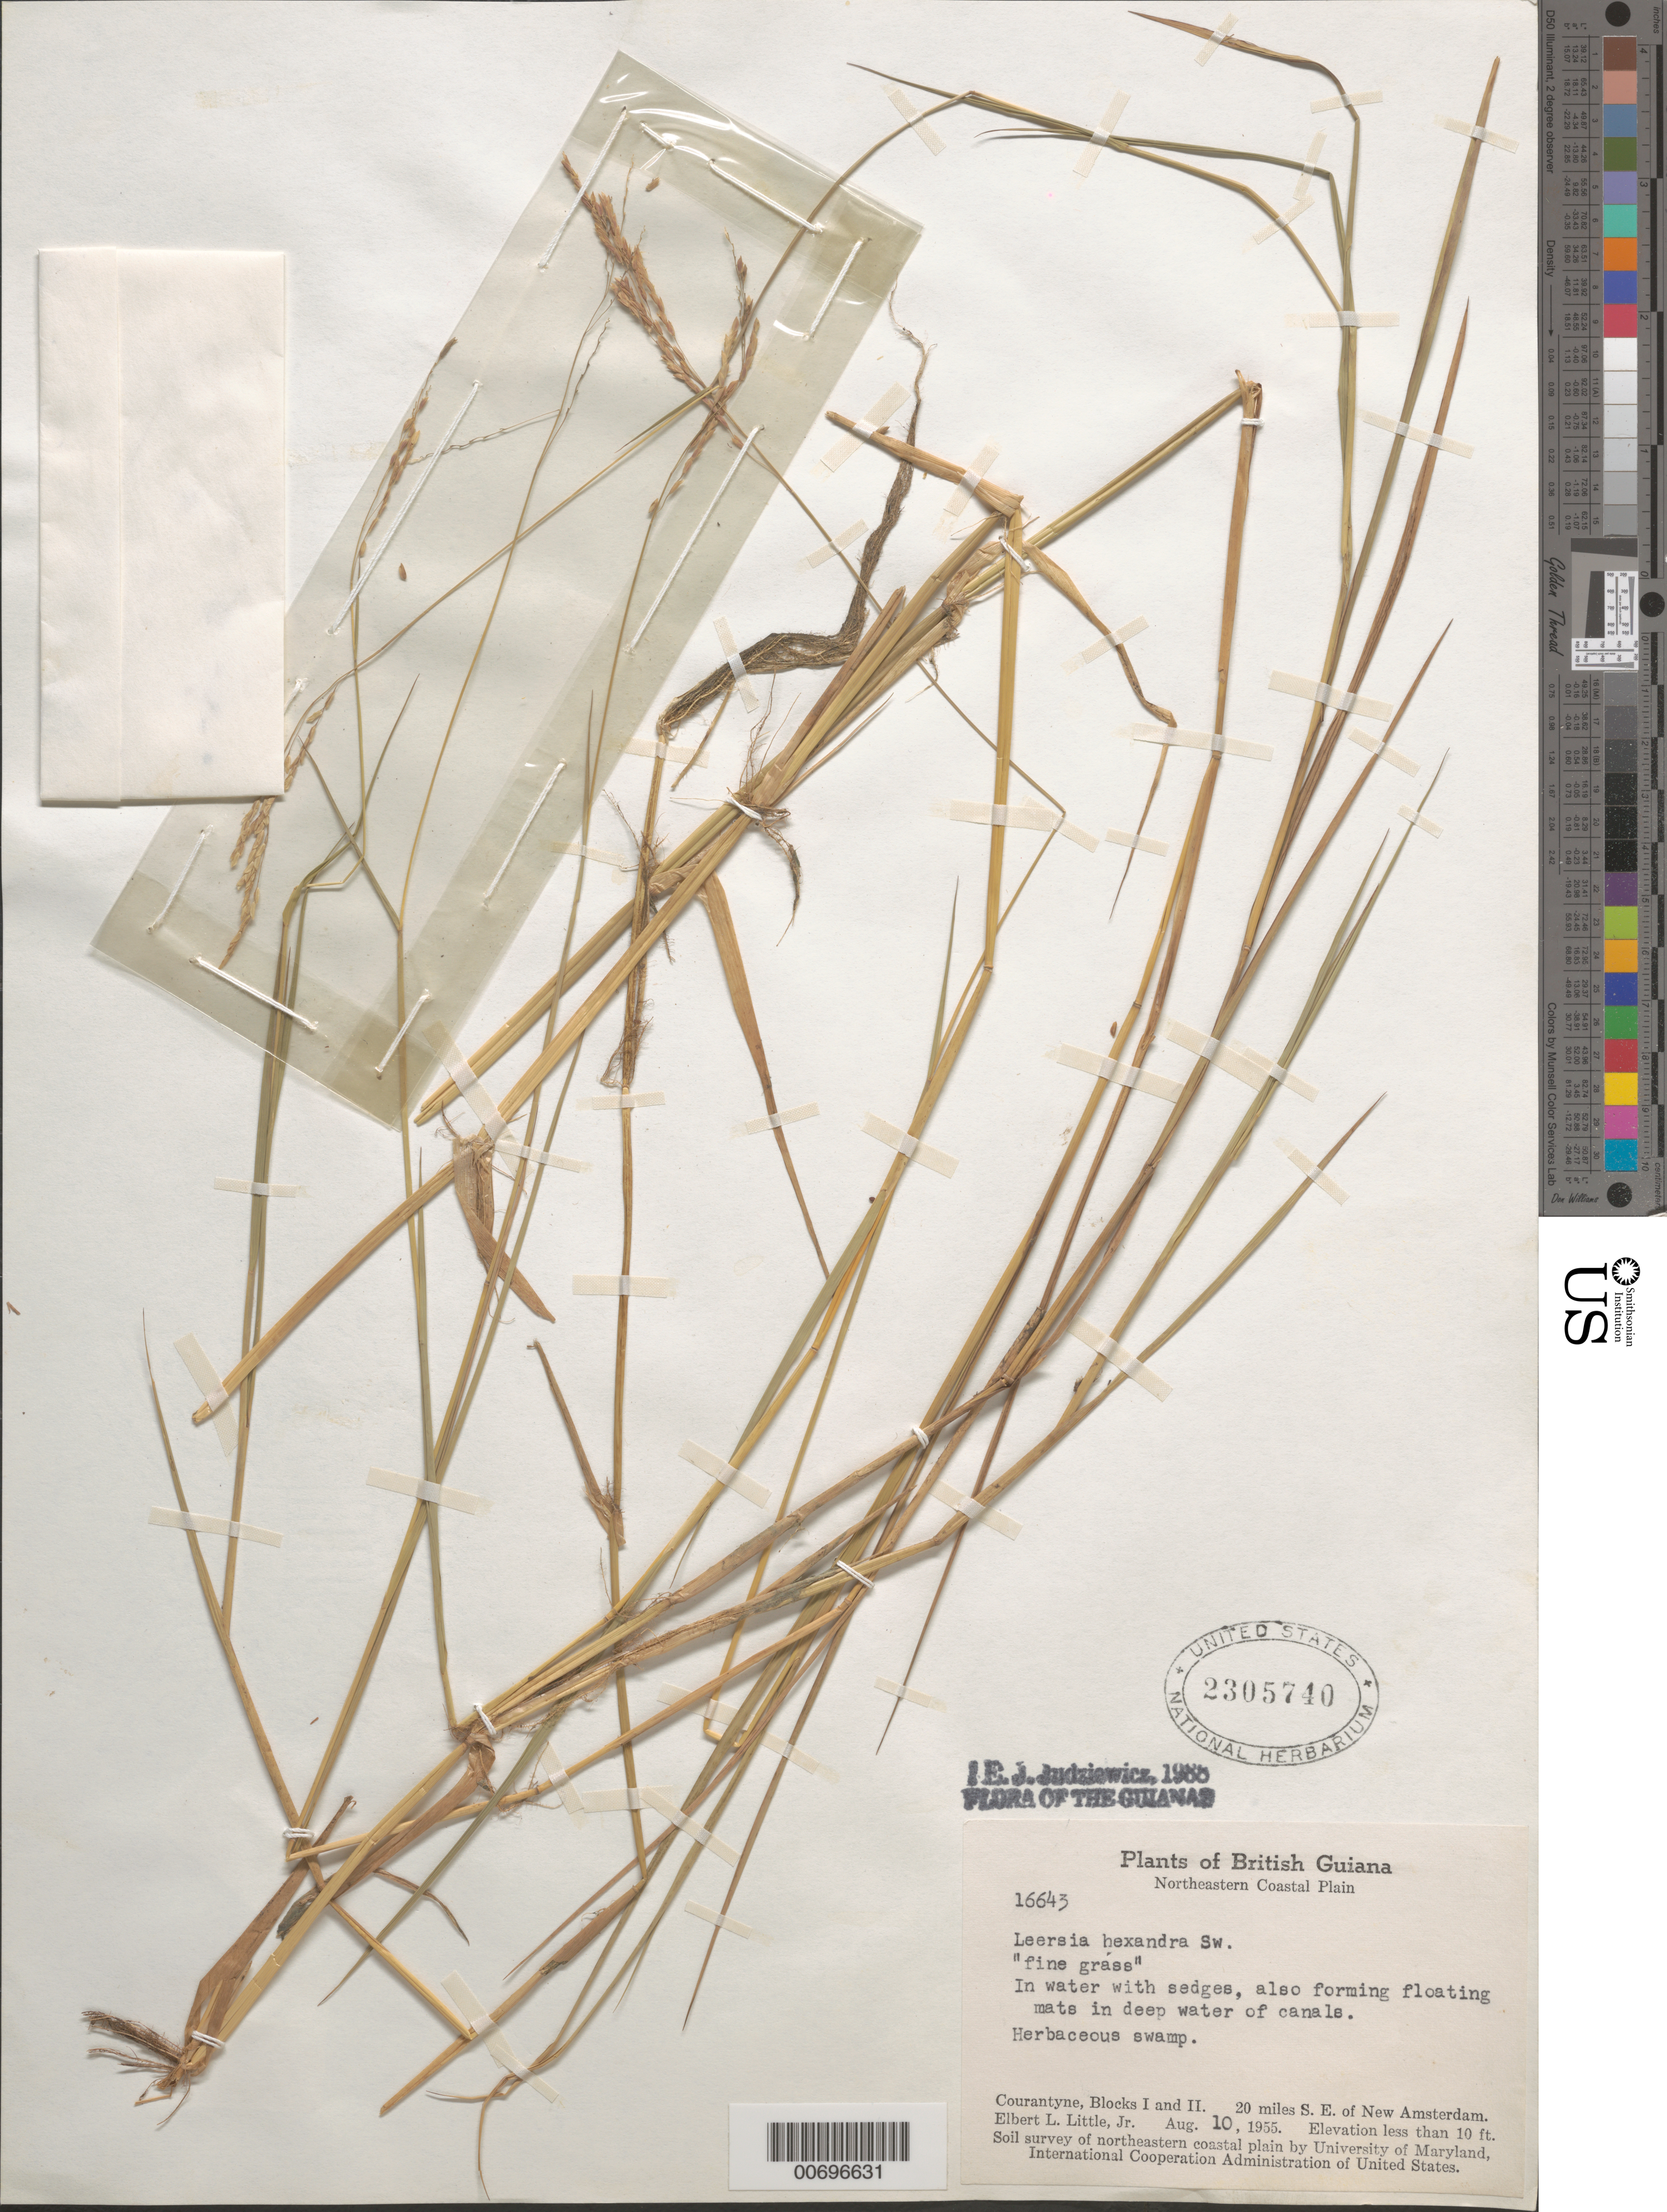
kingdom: Plantae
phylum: Tracheophyta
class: Liliopsida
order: Poales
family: Poaceae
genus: Leersia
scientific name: Leersia hexandra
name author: Sw.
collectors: E. L. Little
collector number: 16643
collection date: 1955-08-10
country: Guyana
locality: British Guiana. Northeastern Coastal Plain. Courantyne, Blocks I and II. 20 miles S.E. of New Amsterdam. Soil survey of northeastern coastal plain.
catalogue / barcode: US 2305740